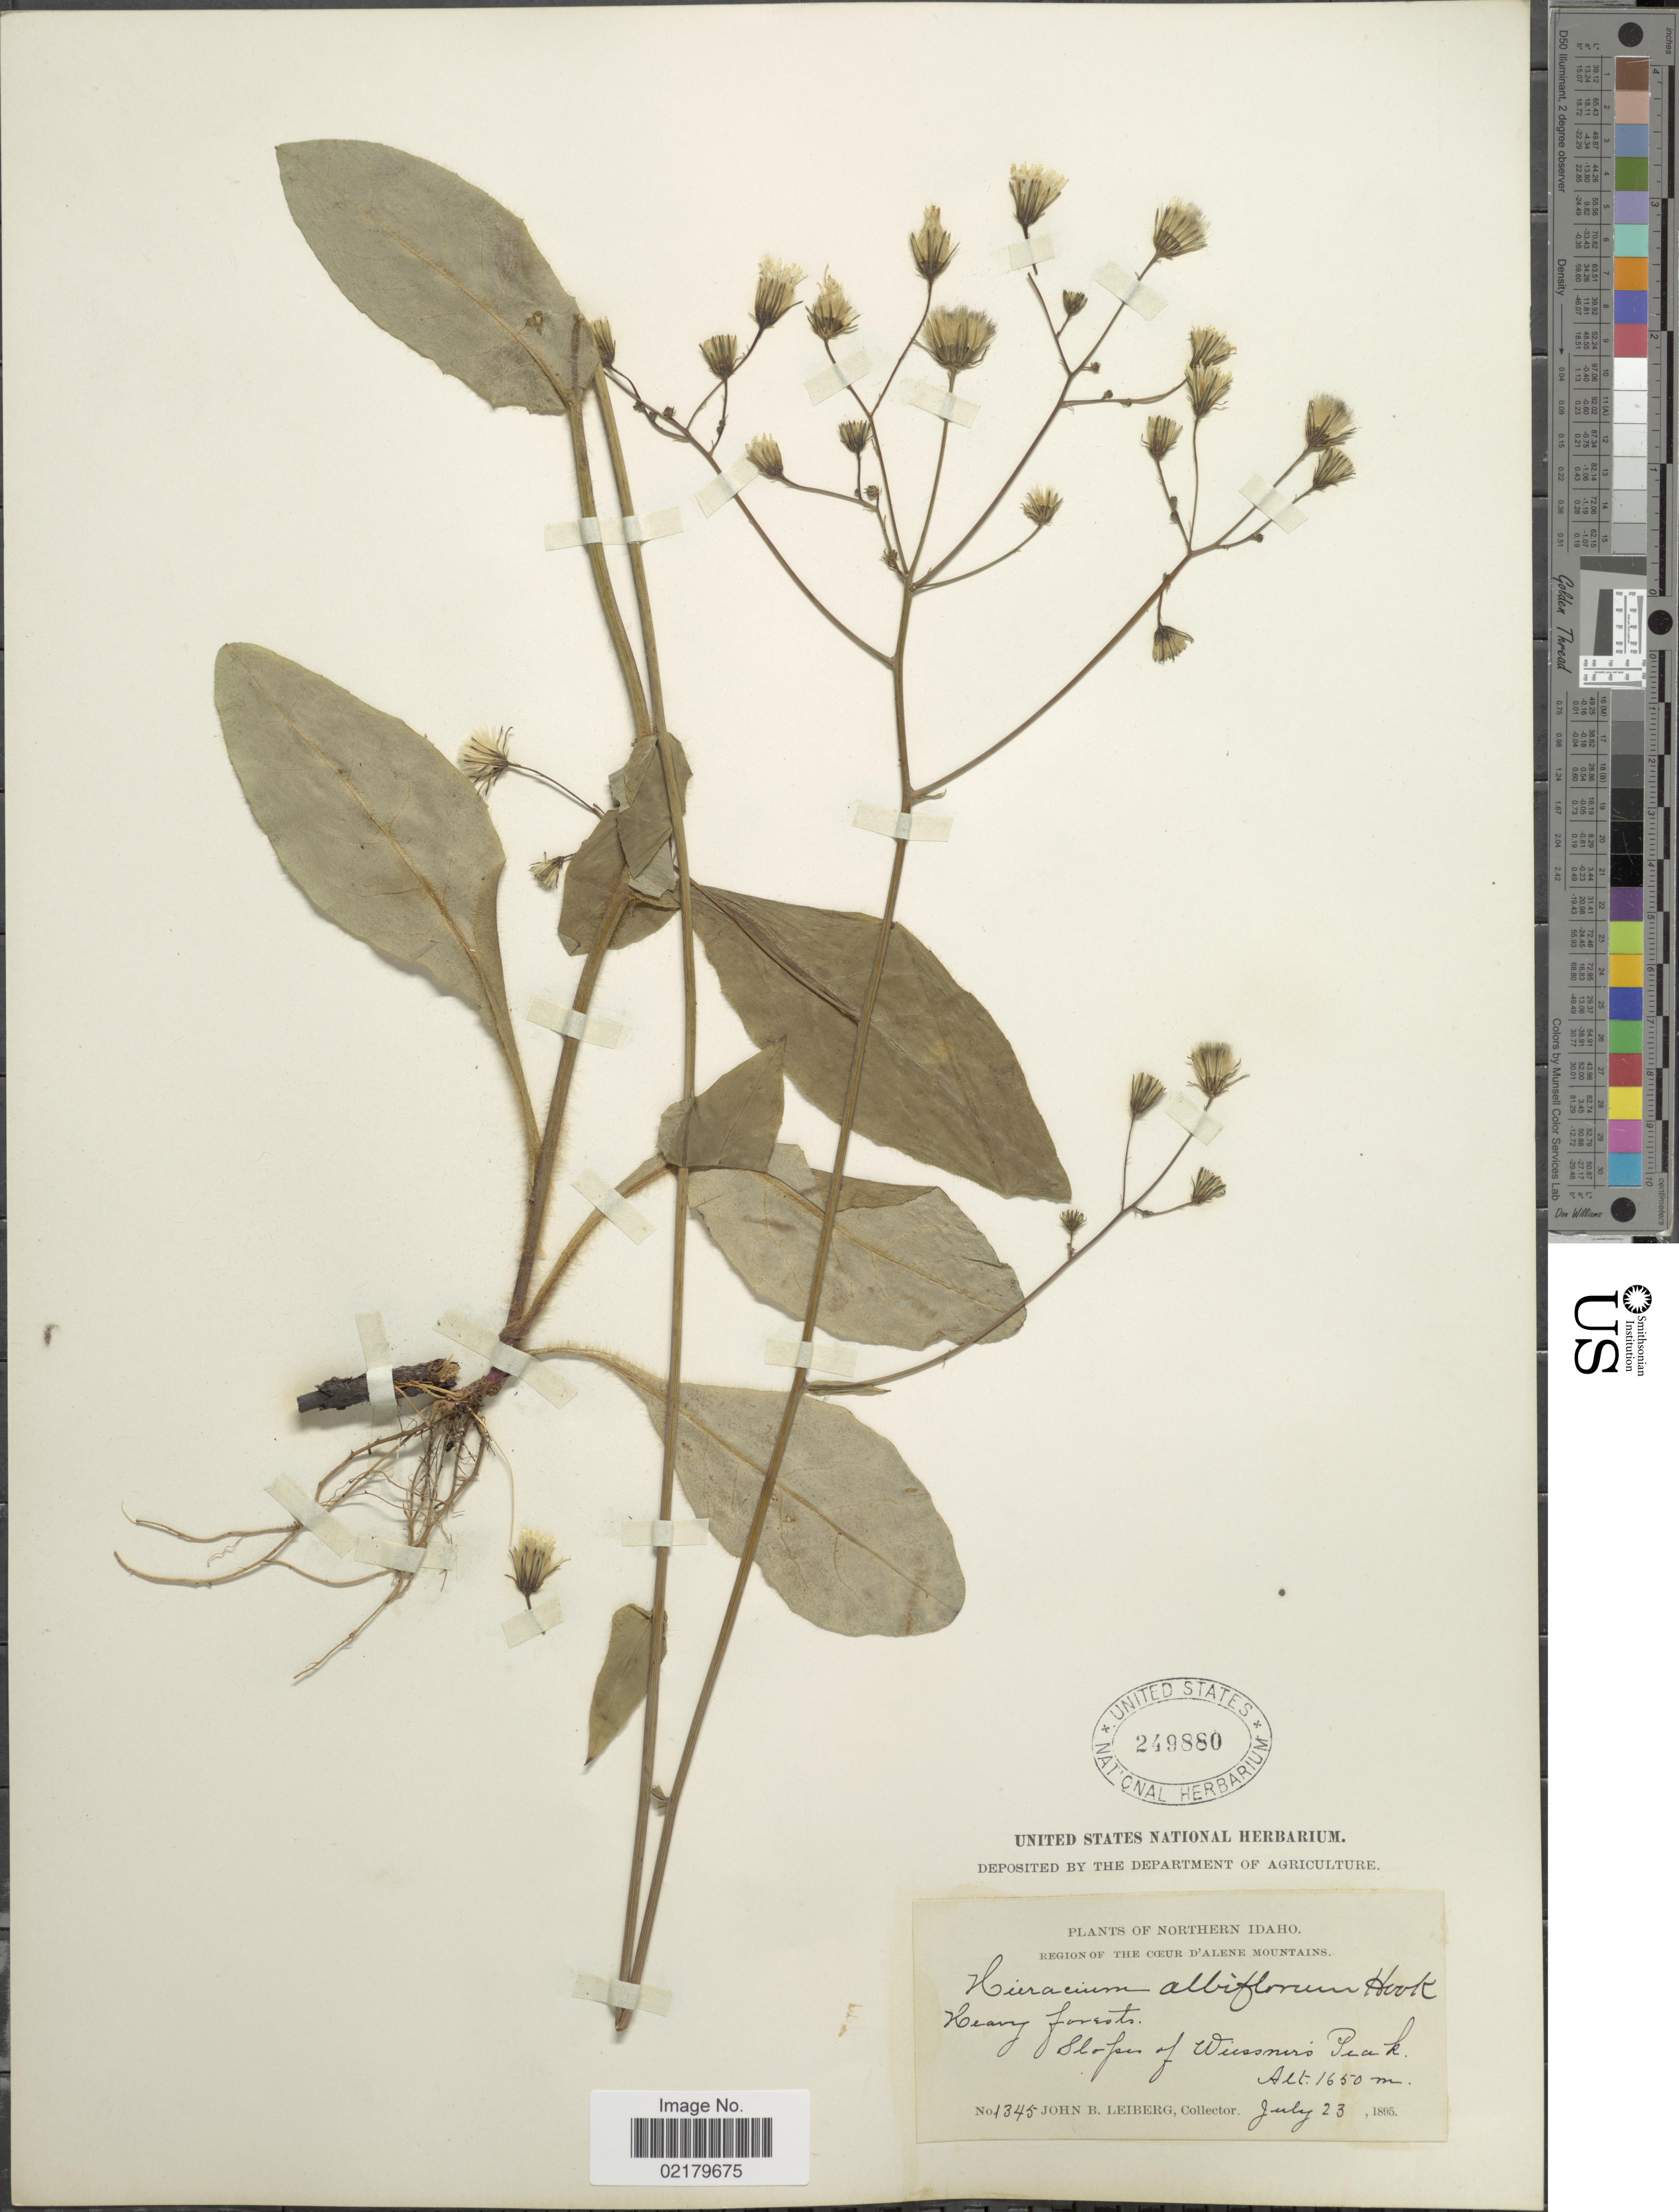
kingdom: Plantae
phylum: Tracheophyta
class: Magnoliopsida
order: Asterales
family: Asteraceae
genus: Hieracium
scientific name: Hieracium albiflorum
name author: Hook.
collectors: J. B. Leiberg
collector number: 1345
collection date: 1895-07-23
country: United States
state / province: Idaho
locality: Northern Idaho, Region the Cæur D'Alene Mountains, Heavy forest, Slopes of Wicsners Peak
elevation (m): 1650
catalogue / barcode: US 249880